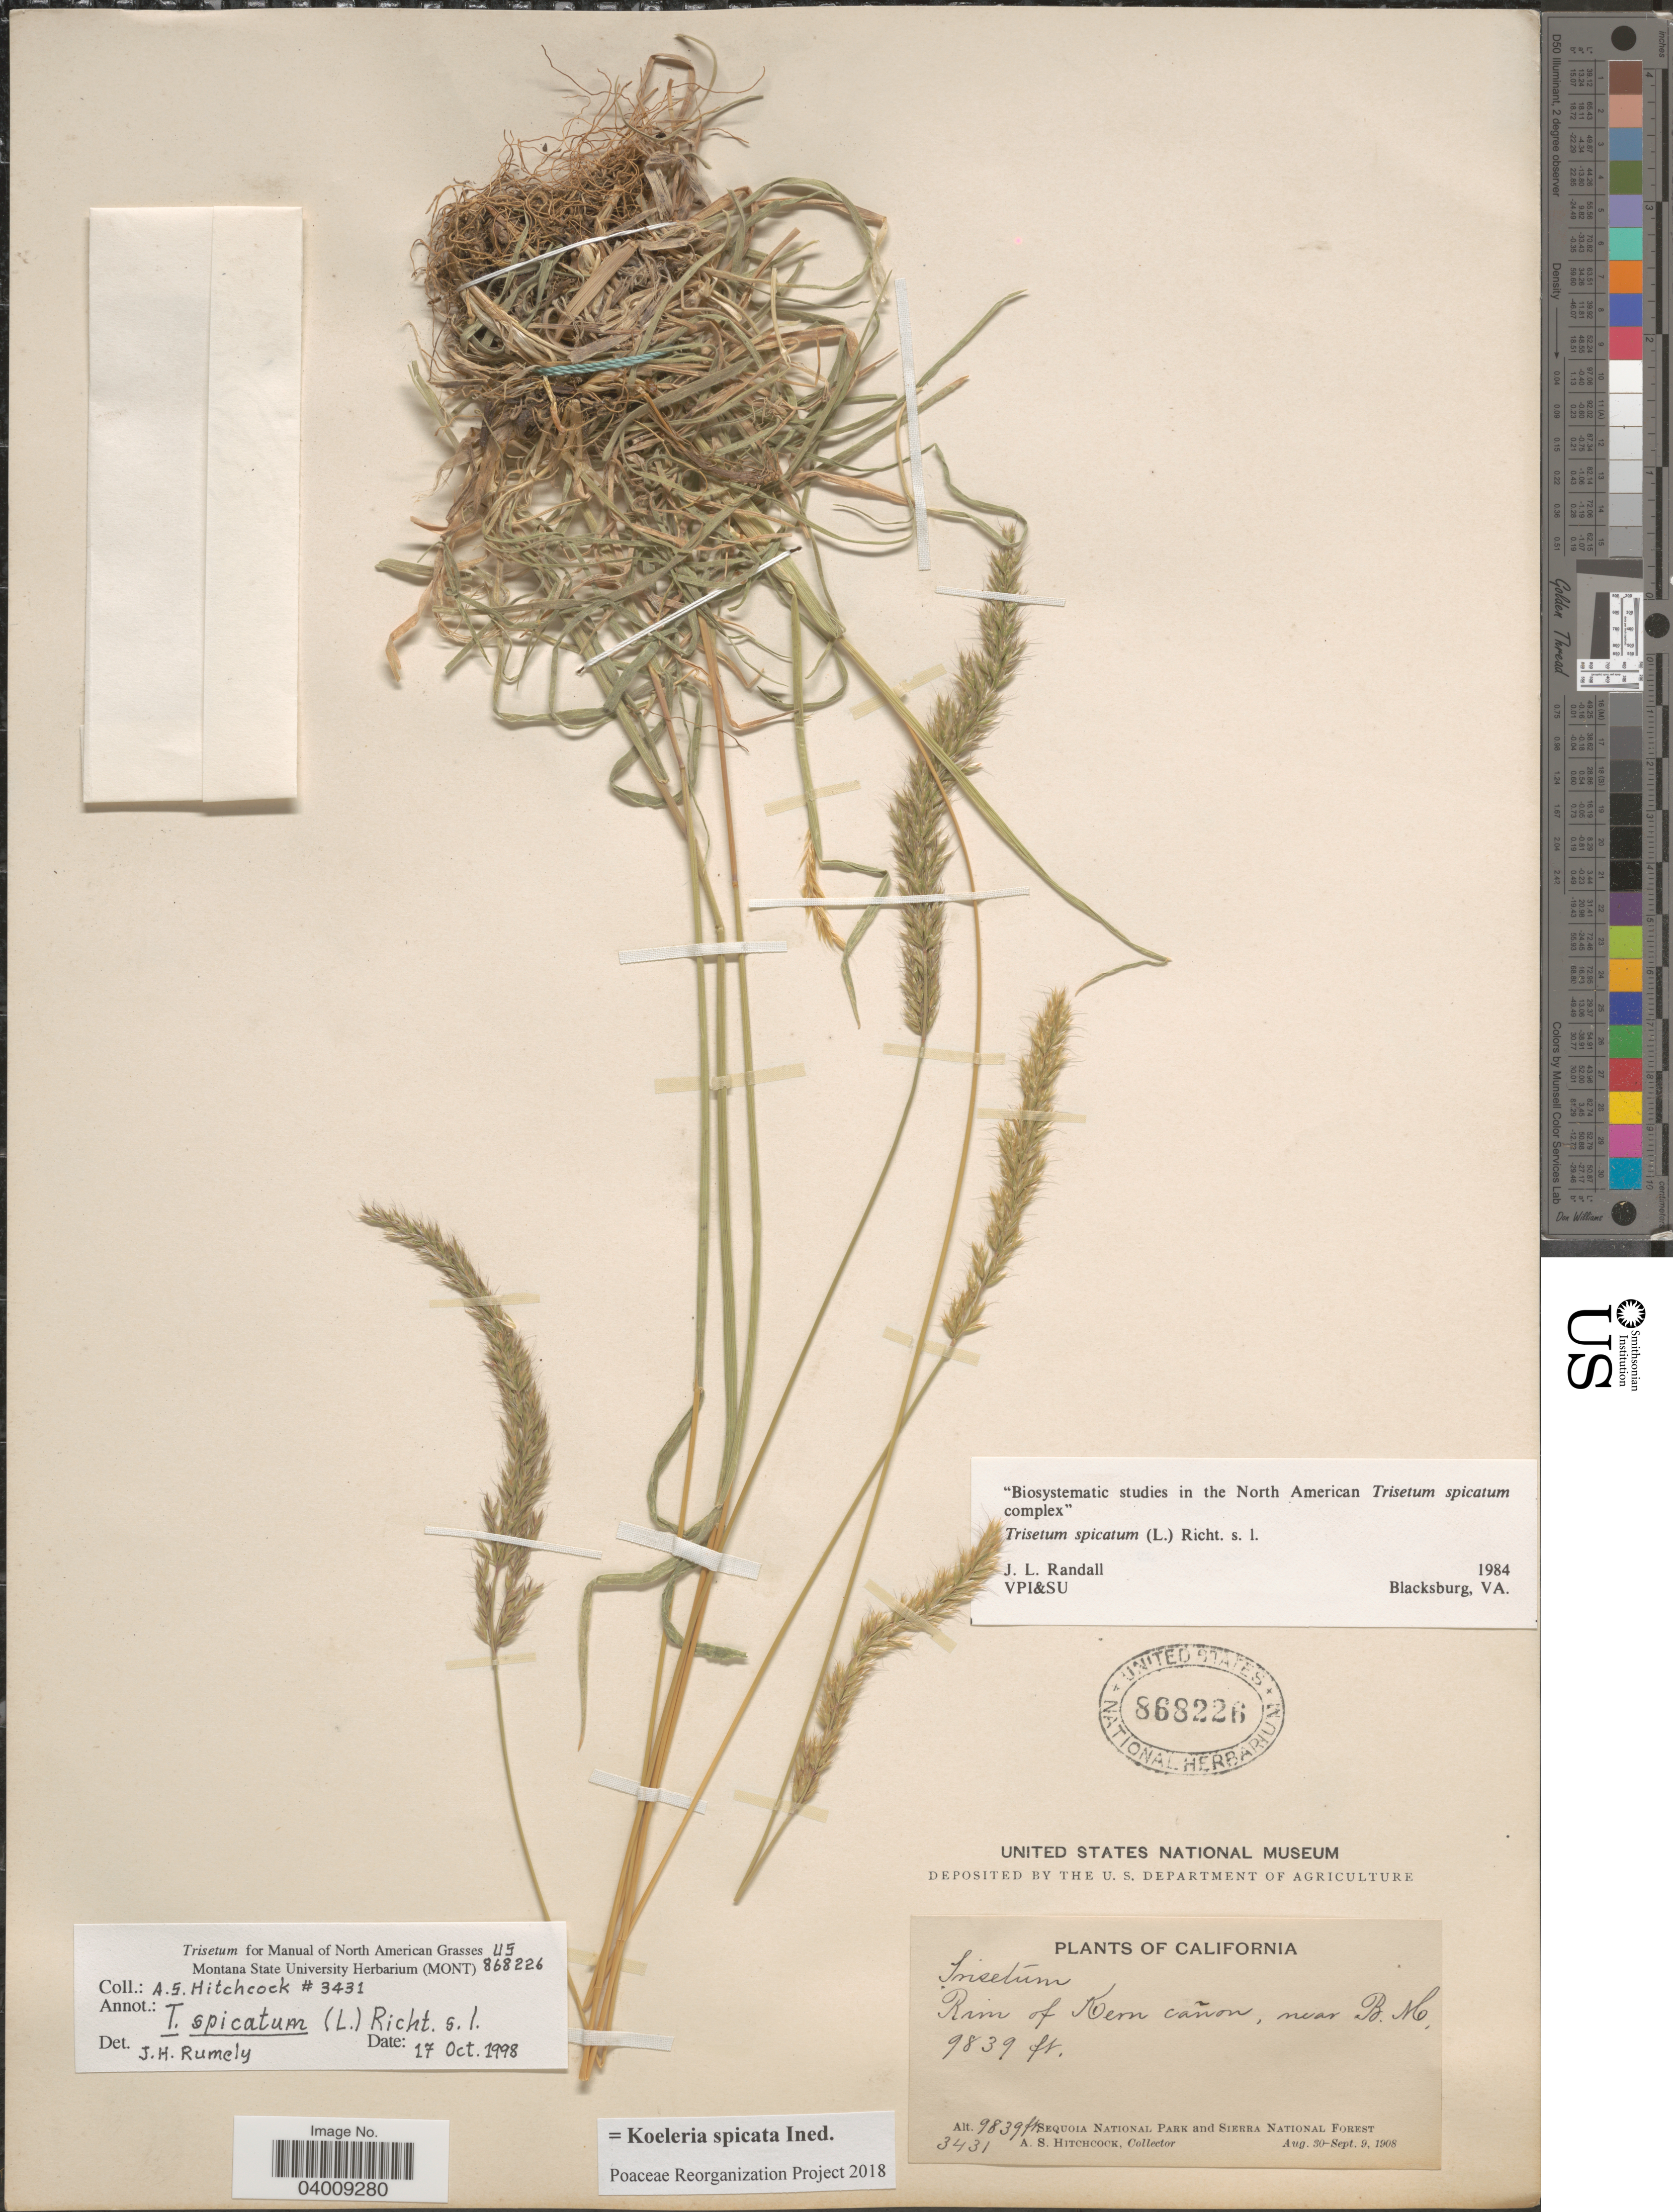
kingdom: Plantae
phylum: Tracheophyta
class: Liliopsida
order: Poales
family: Poaceae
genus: Koeleria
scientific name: Koeleria spicata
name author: (L.) Barberá et al.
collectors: A. S. Hitchcock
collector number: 3431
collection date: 1908-08-30/1908-09-09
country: United States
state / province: California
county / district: Kern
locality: Rim of Kern cañon, near B. M. Sequoia National Park and Sierra National Forest.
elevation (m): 2999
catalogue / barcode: US 868226